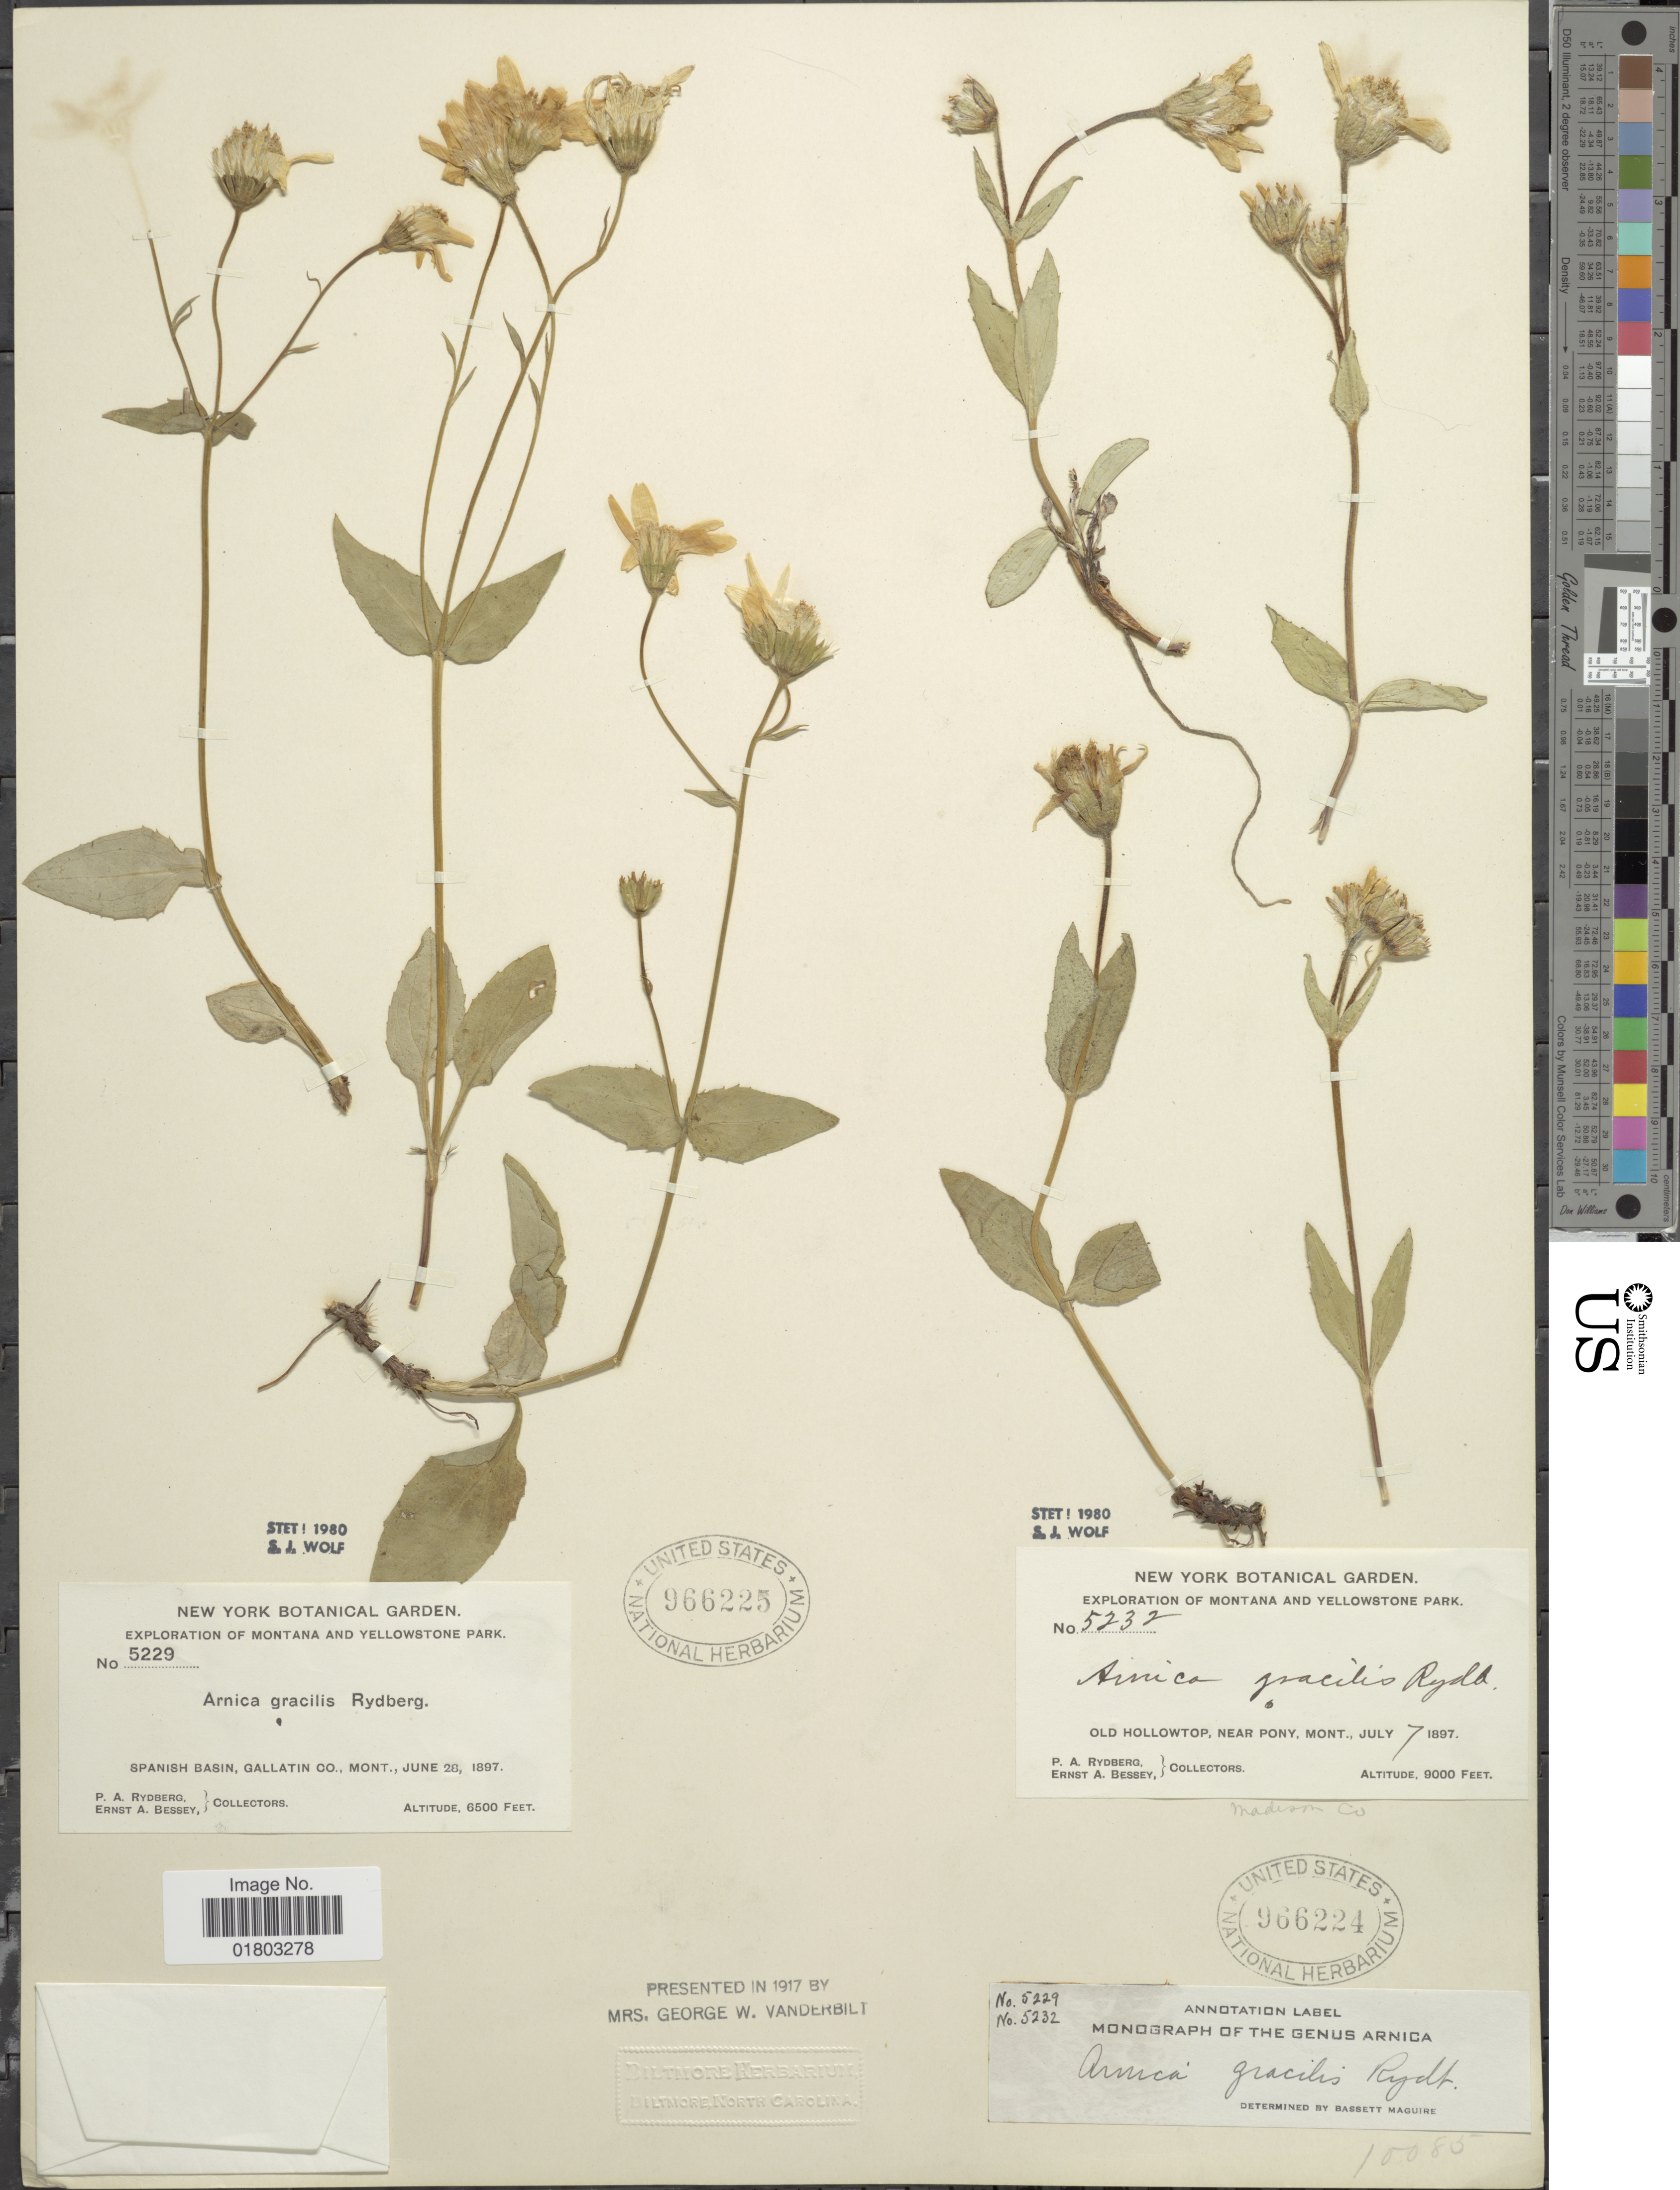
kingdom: Plantae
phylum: Tracheophyta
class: Magnoliopsida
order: Asterales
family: Asteraceae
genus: Arnica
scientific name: Arnica gracilis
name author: Rydb.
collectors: P. A. Rydberg & E. A. Bessey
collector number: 5229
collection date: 1897-06-28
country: United States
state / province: Montana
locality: Montana and Yellowstone Park, Spanish Basin, Gallatin Co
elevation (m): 1981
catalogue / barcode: US 966225